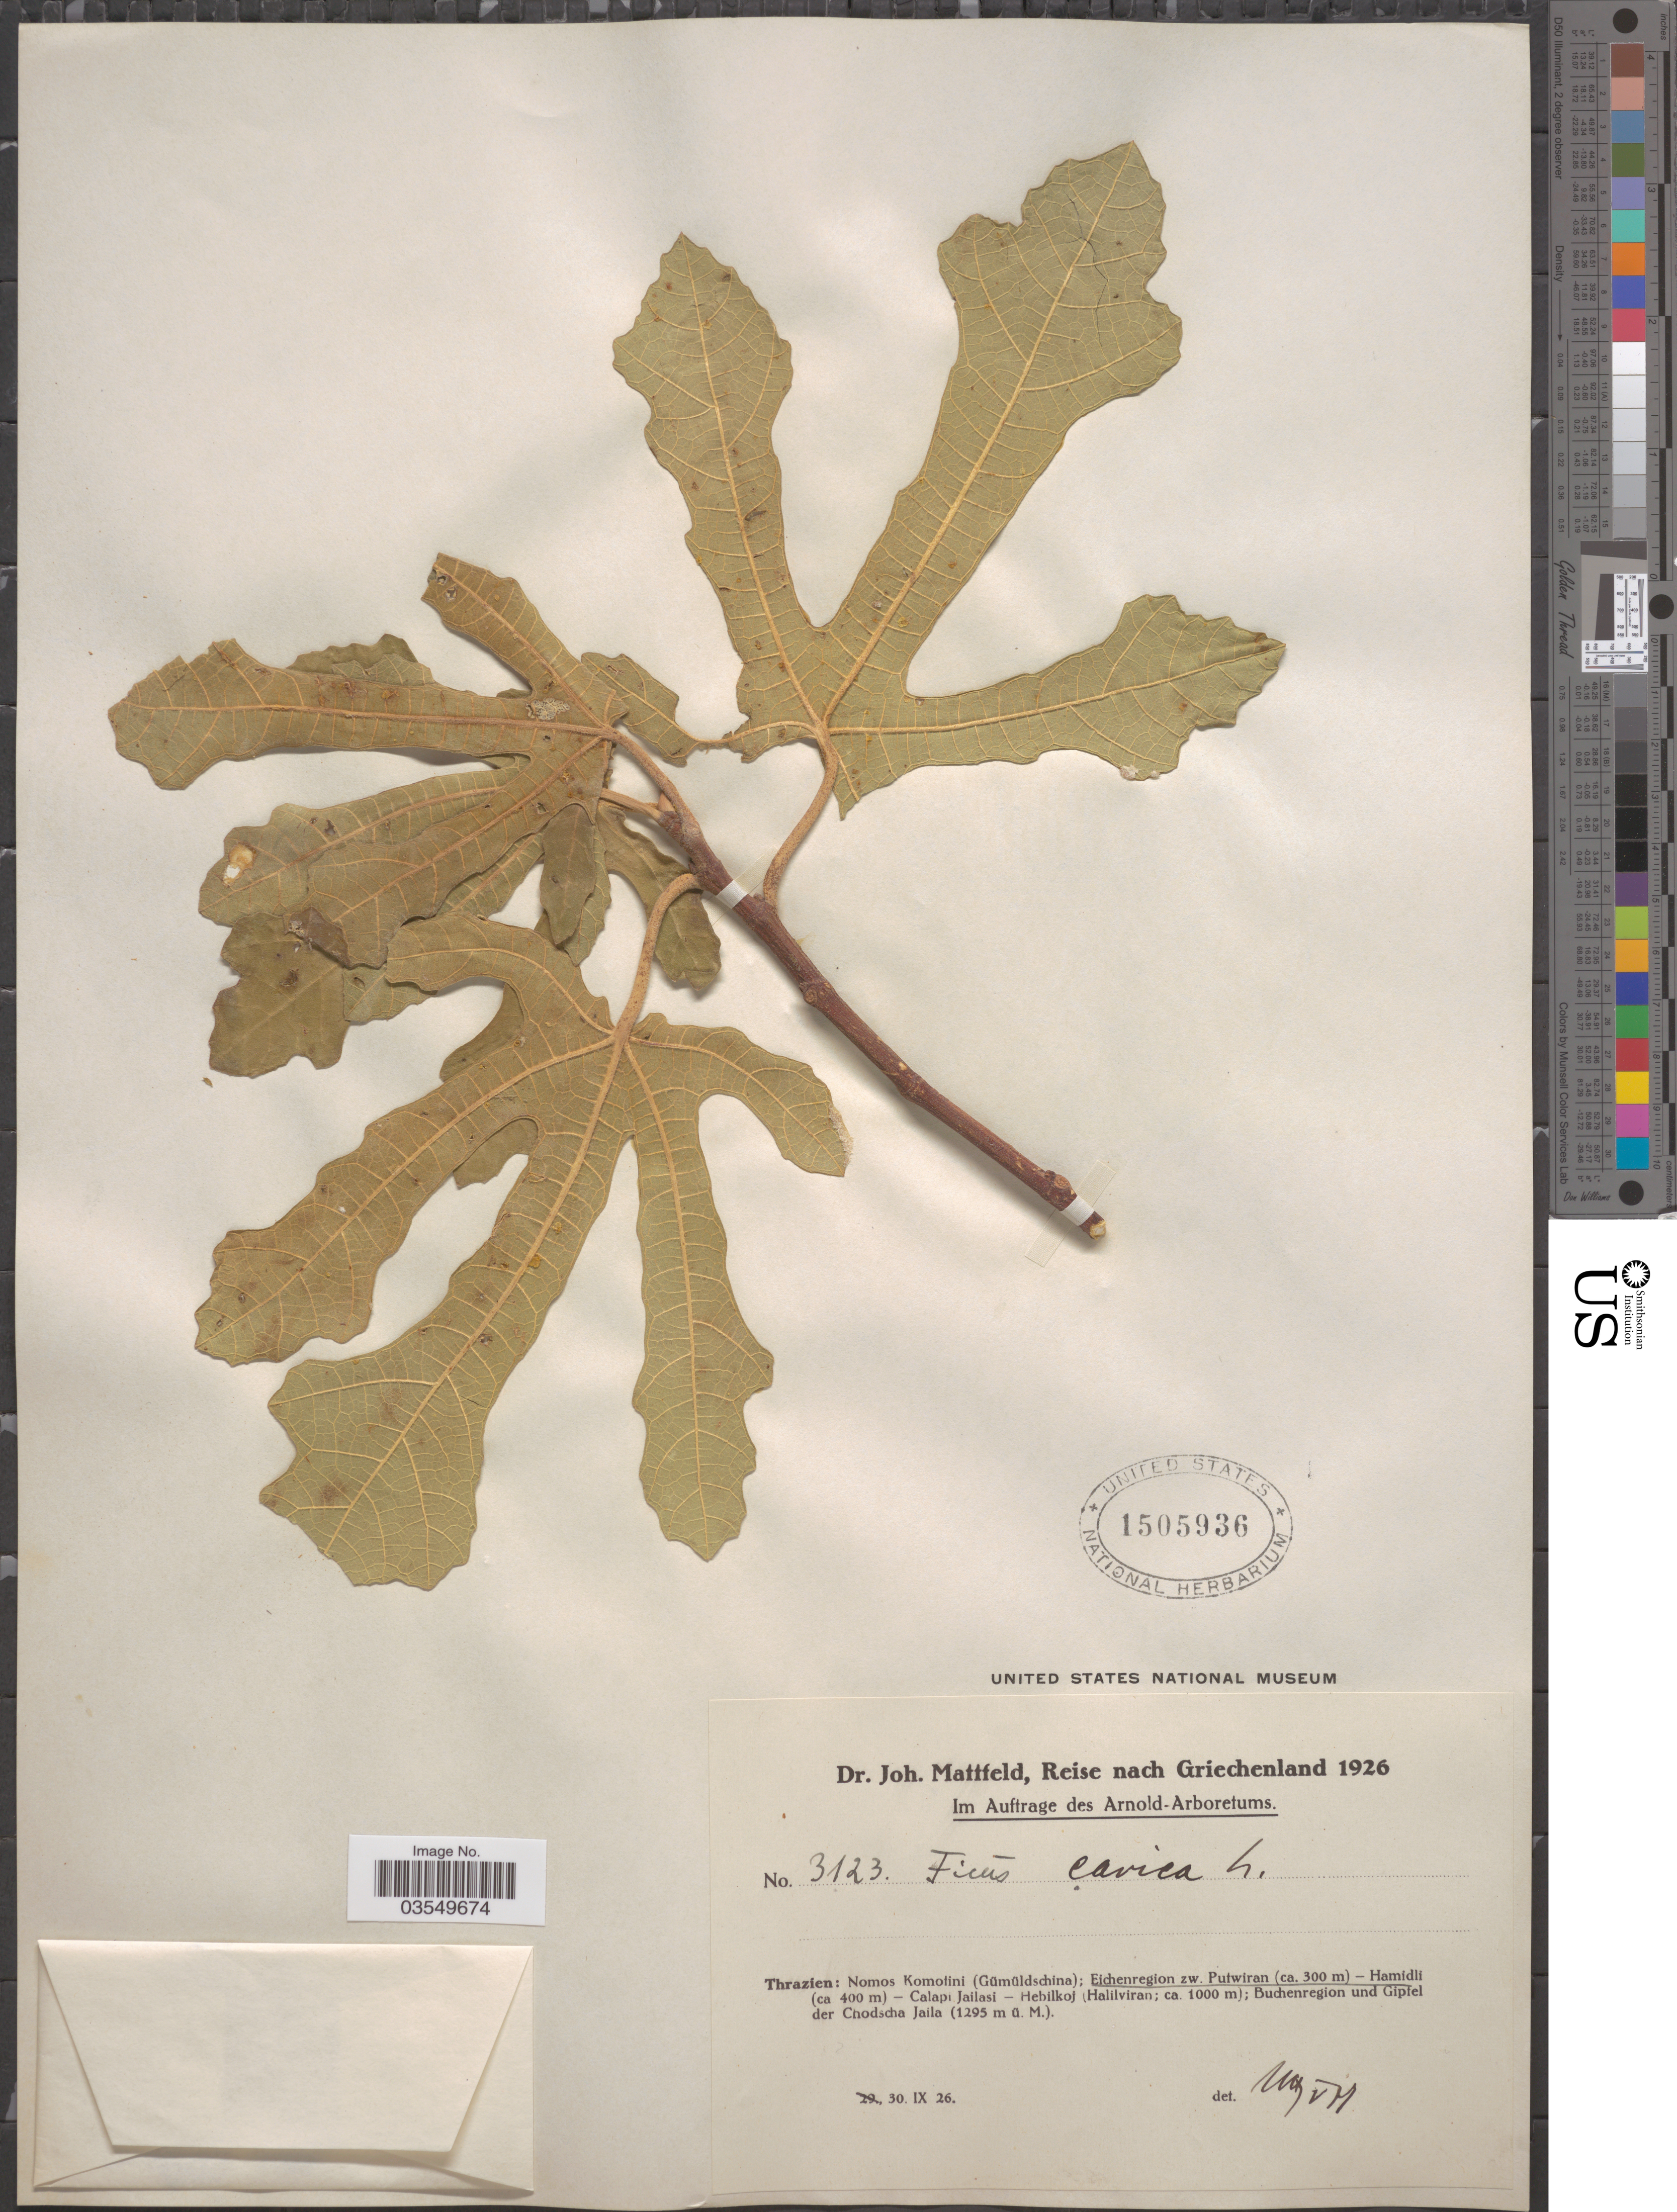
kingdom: Plantae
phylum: Tracheophyta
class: Magnoliopsida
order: Rosales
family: Moraceae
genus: Ficus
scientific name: Ficus carica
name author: L.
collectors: J. Mattfeld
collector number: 3123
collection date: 1926-09-30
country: Greece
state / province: East Macedonia and Thrace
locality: Griechenland. Thrazien: Eichenregion zw. Putwiran - Hamidli.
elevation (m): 400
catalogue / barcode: US 1505936